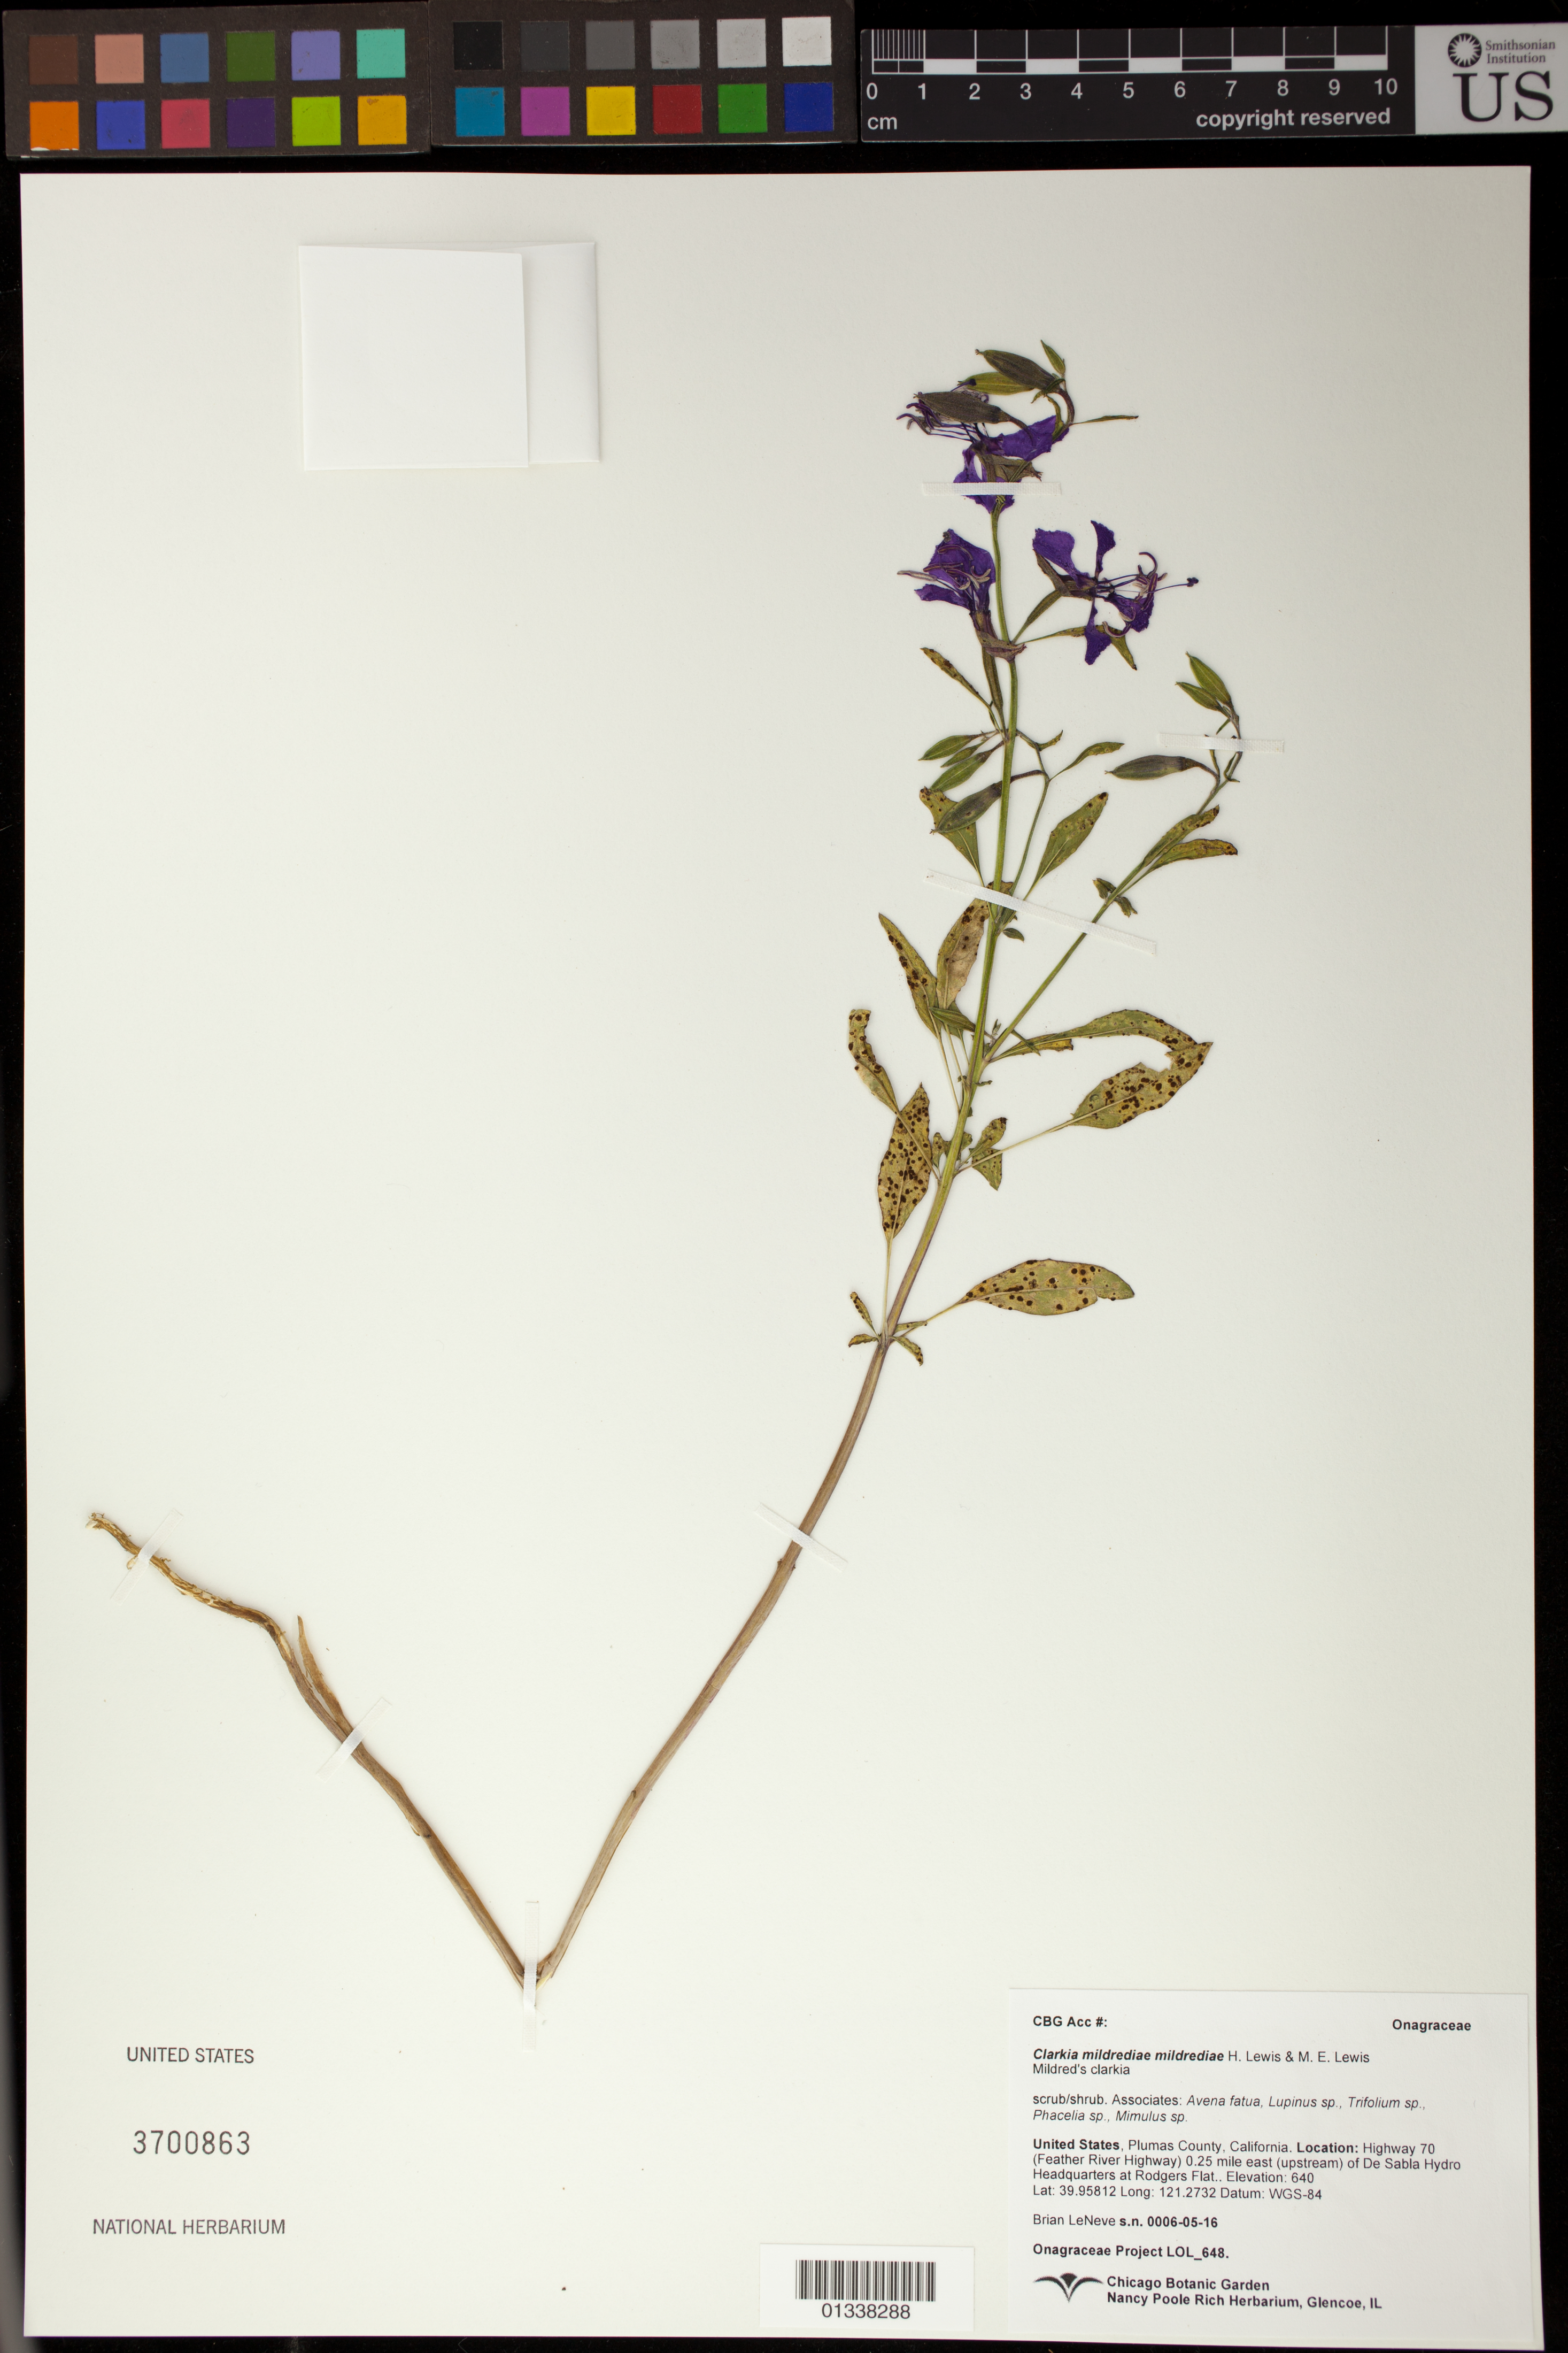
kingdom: Plantae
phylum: Tracheophyta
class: Magnoliopsida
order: Myrtales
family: Onagraceae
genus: Clarkia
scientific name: Clarkia mildrediae subsp. mildrediae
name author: (A. Heller) F. H. Lewis & M.E. Lewis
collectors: B. LeNeve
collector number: LOL 648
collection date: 2016-06-05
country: United States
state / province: California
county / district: Plumas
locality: Highway 70 (Feather River Highway) 0.25 mile east (upstream) of De Sabla Hydro Headquarters at Rodgers Flat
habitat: scrub/shrub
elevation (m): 640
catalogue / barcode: US 3700863